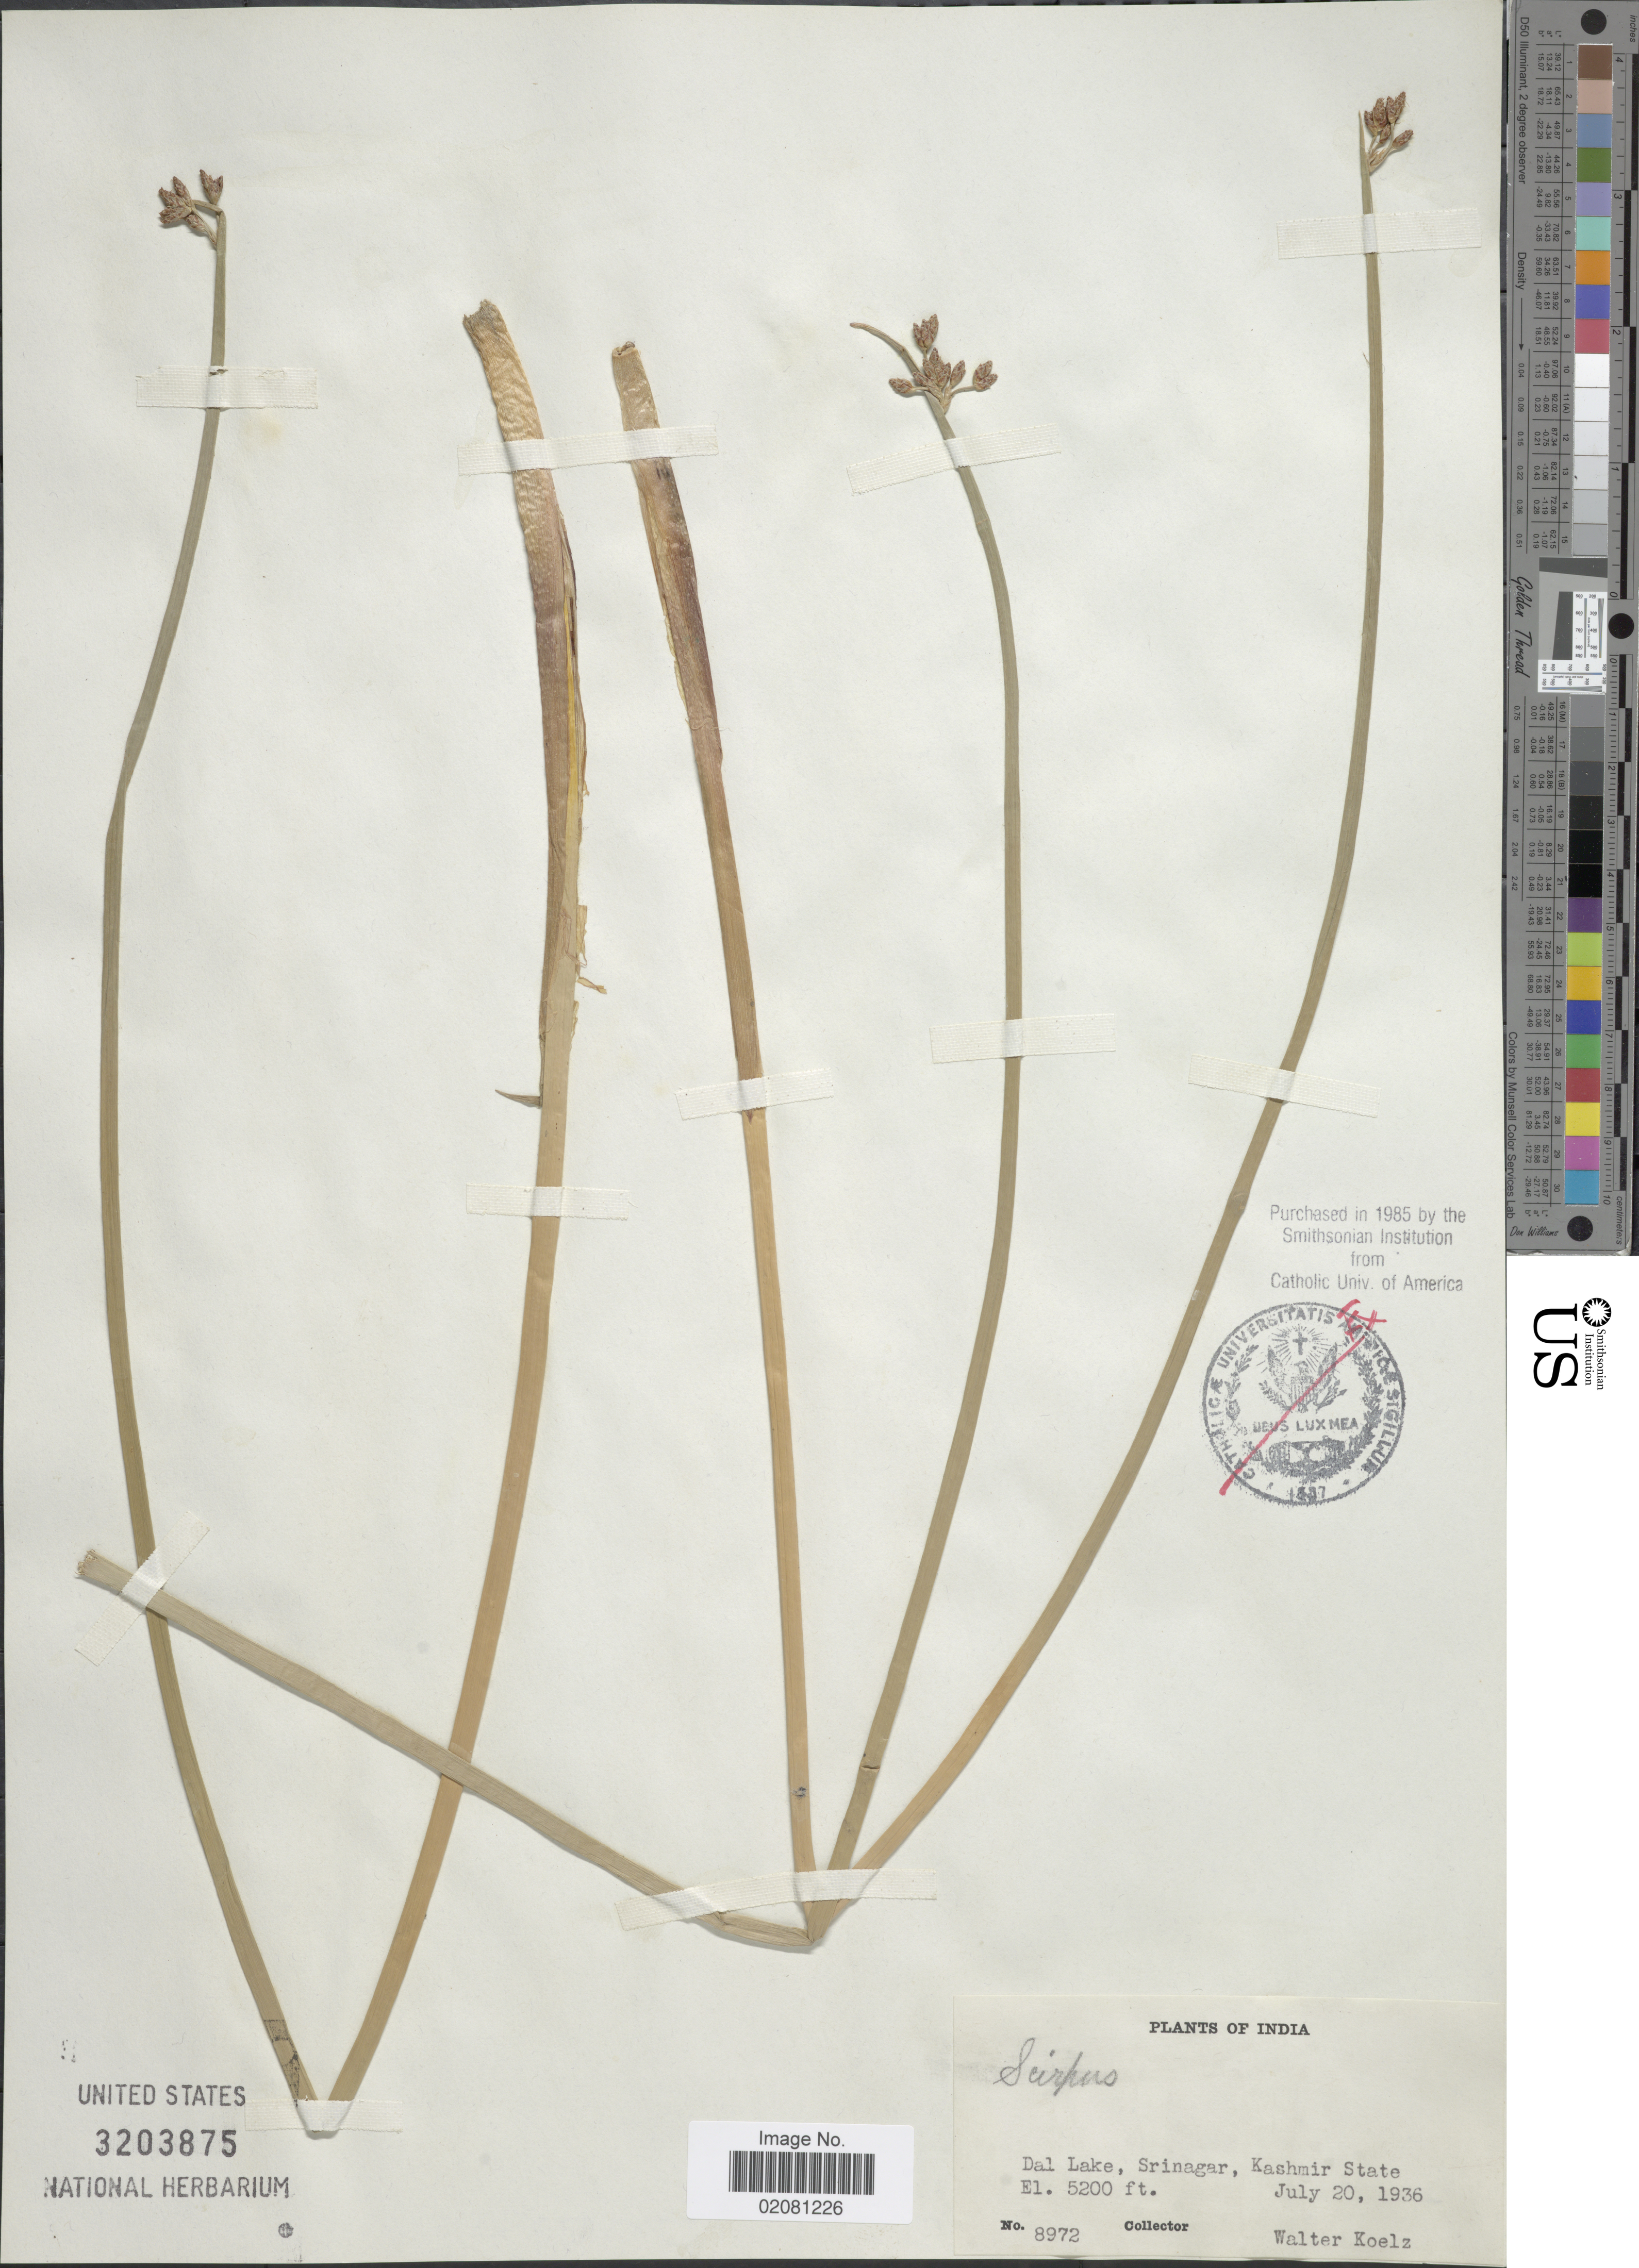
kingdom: Plantae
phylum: Tracheophyta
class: Liliopsida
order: Poales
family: Cyperaceae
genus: Schoenoplectus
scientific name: Schoenoplectus sp.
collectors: W. N. Koelz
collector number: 8972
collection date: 1936-07-20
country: India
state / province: Jammu and Kashmir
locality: Dal Lake, Srinagar, Kashmir State.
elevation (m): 1585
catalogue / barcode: US 3203875